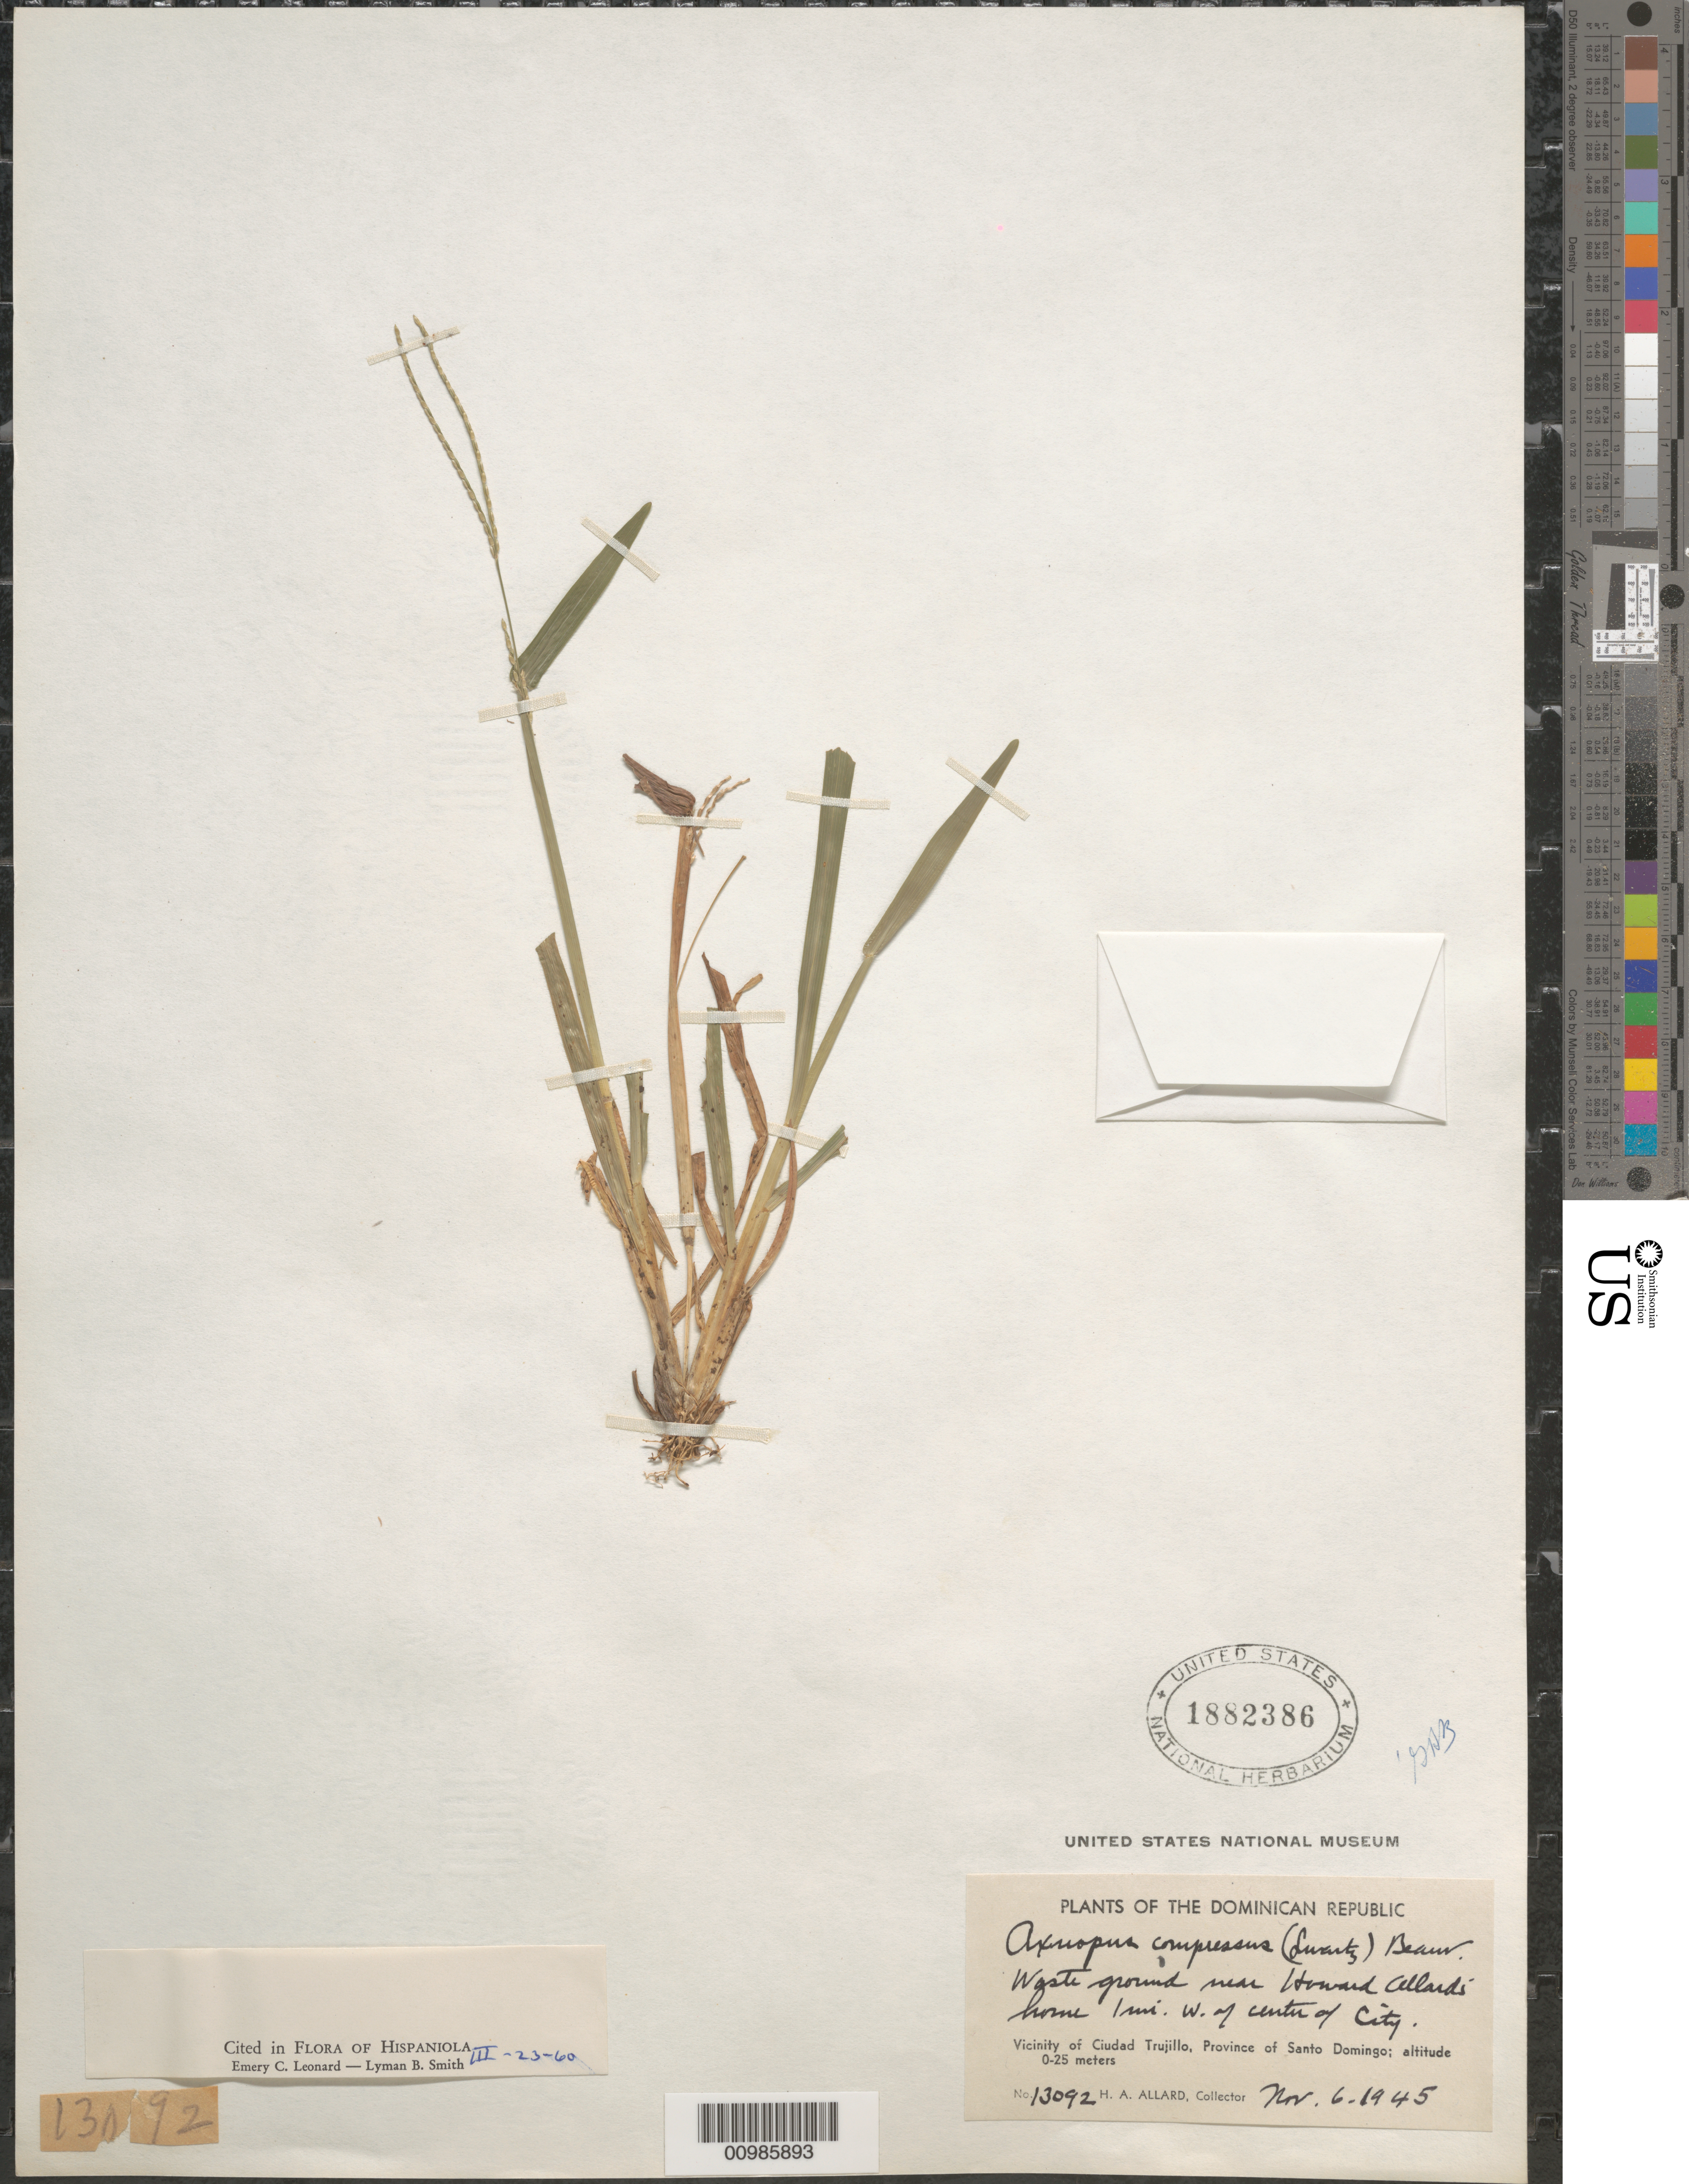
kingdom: Plantae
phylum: Tracheophyta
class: Liliopsida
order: Poales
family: Poaceae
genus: Axonopus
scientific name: Axonopus compressus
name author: (Sw.) P. Beauv.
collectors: H. A. Allard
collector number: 13092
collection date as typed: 06 Nov 1945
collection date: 1945-11-06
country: Dominican Republic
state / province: Distrito Nacional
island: Hispaniola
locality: Vicinity of Ciudad Trujillo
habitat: waste ground near home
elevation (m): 0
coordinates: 0 N, 0 E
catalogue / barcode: US 1882386